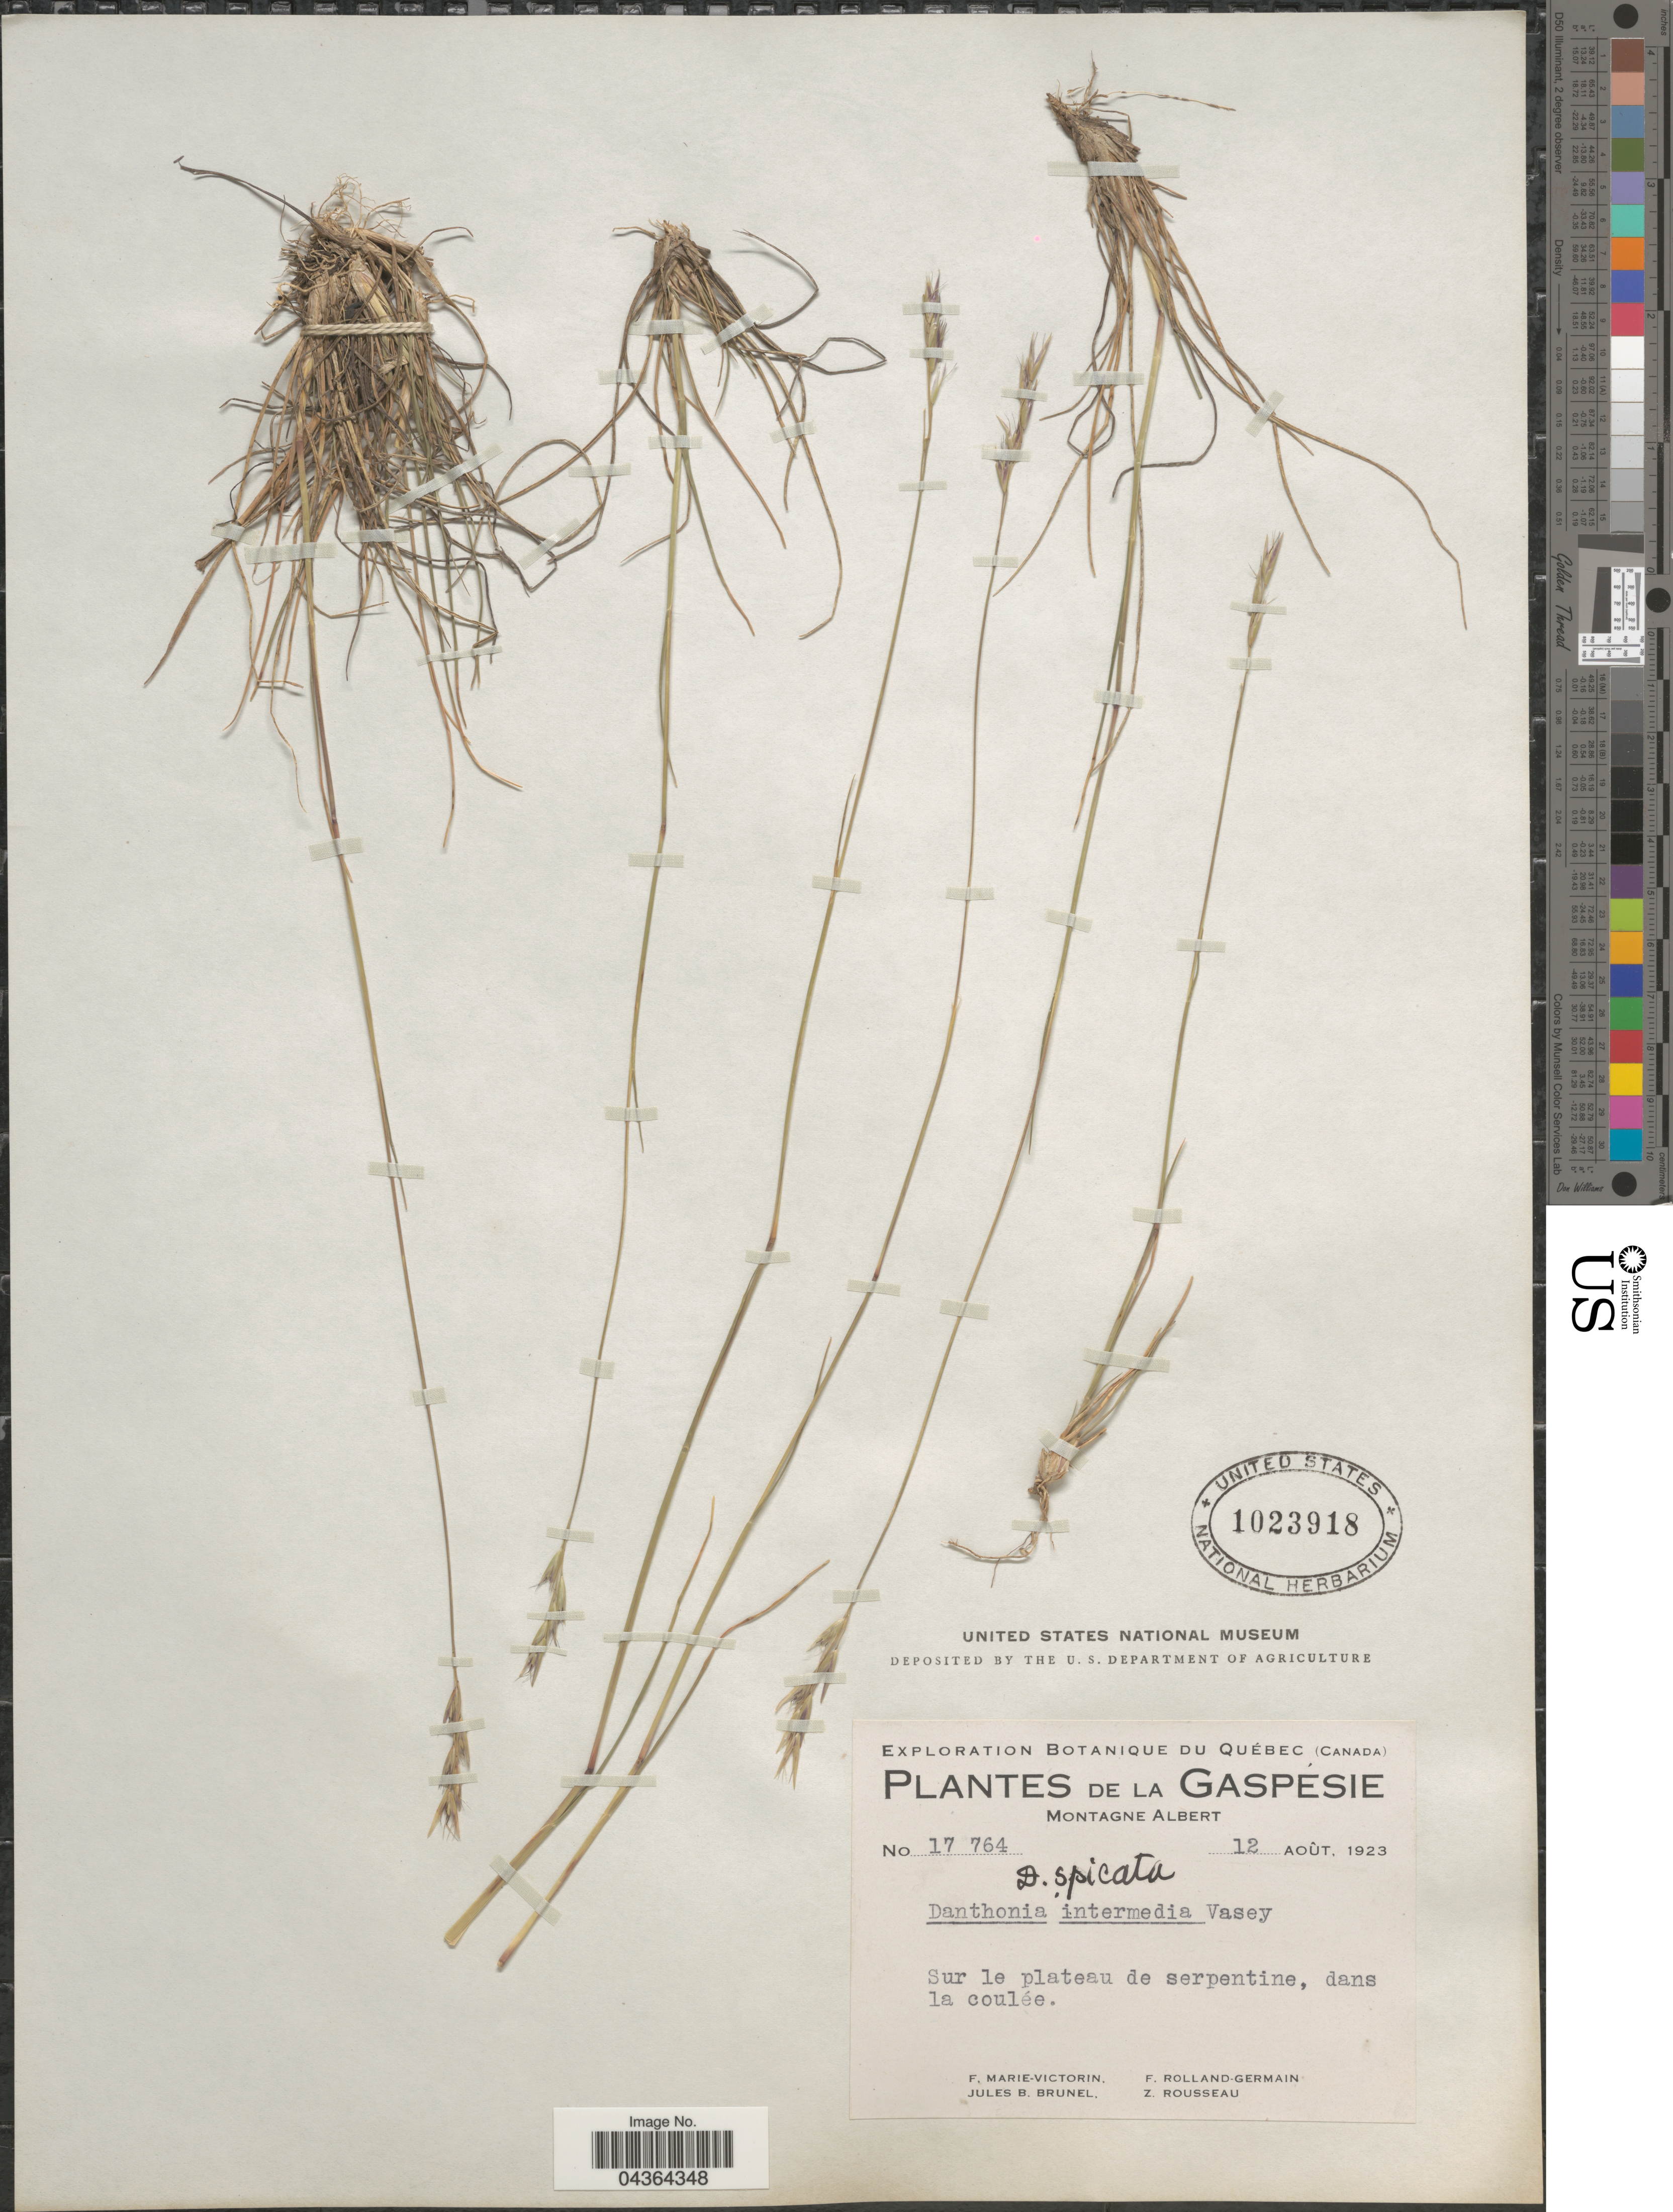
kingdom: Plantae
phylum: Tracheophyta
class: Liliopsida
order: Poales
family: Poaceae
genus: Danthonia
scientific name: Danthonia spicata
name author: (L.) P. Beauv. ex Roem. & Schult.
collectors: F. Marie-Victorin, Rolland-Germain, J. Brunel & Z. Rousseau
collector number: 17764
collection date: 1923-08-12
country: Canada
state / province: Quebec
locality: Exploration Botanique du Québec (Canada). La Gaspésie. Montagne Albert. Sur le plateau de serpentine, dans le coulée.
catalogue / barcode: US 1023918